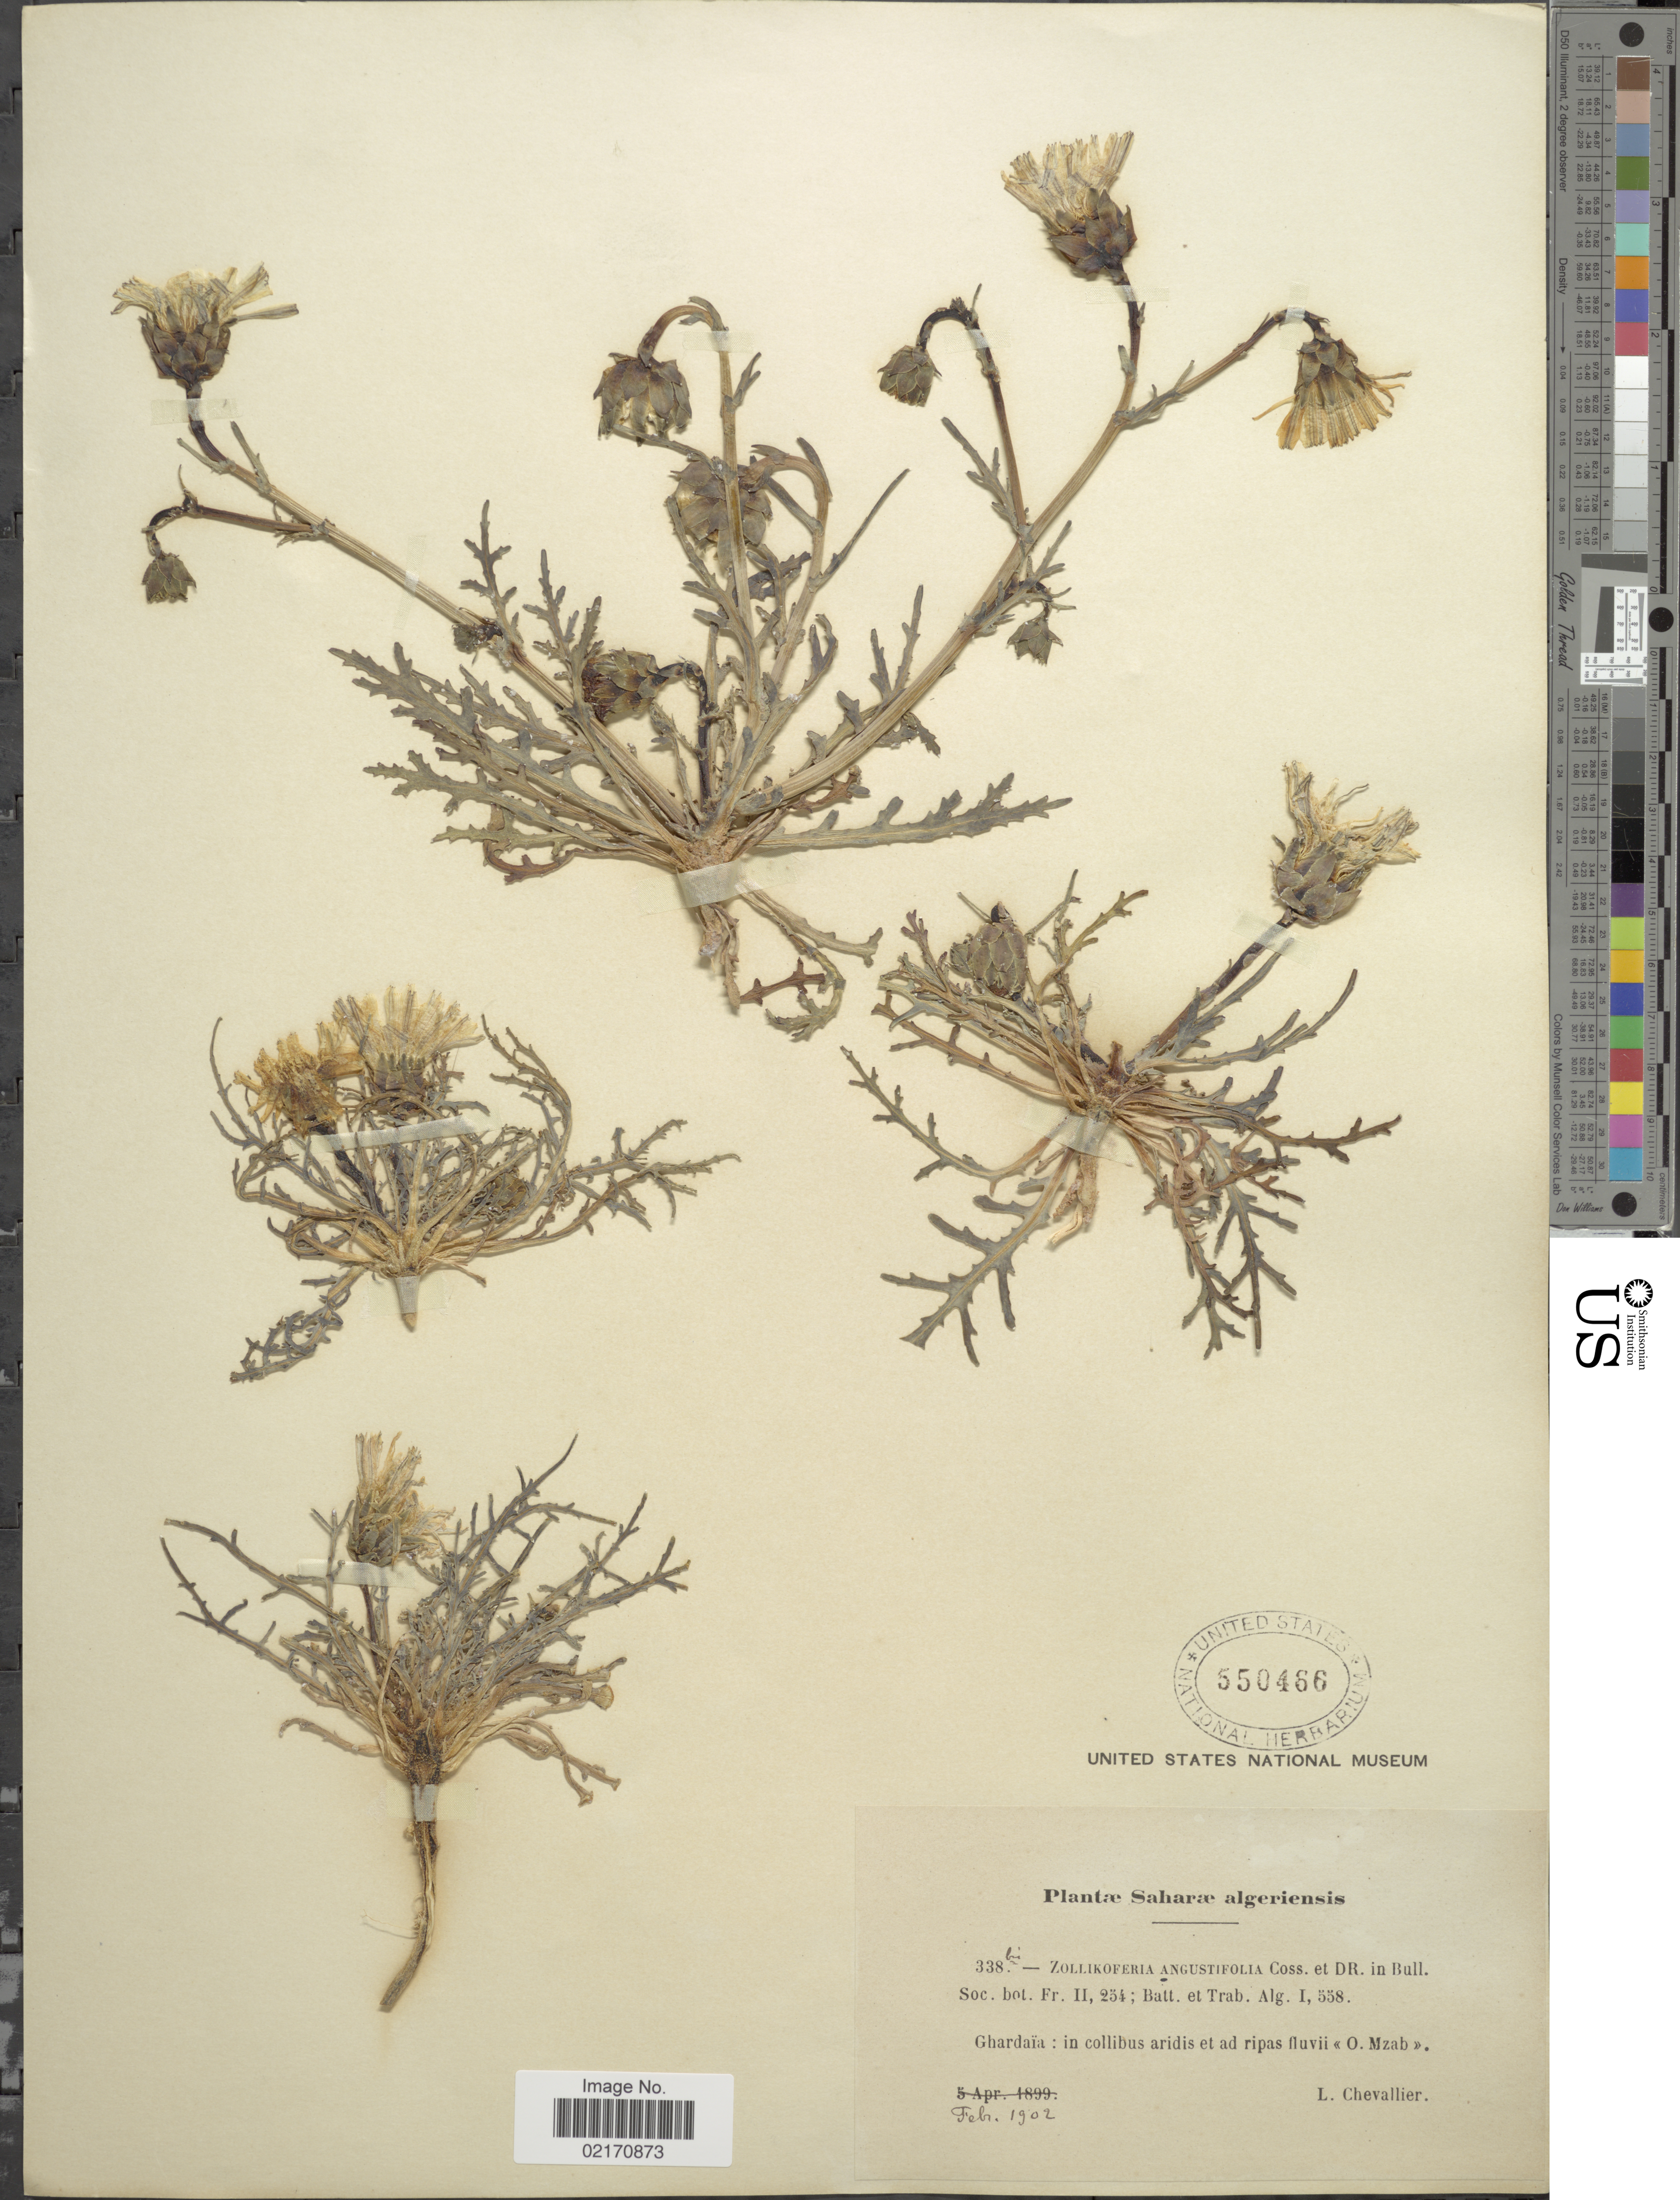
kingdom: Plantae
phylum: Tracheophyta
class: Magnoliopsida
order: Asterales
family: Asteraceae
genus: Launaea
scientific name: Launaea angustifolia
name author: (Coss. & Durieu) Kuntze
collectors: L. Chevallier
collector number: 338bis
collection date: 1902-02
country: Algeria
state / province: Ghardaïa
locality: Saharae algeriensis, O. Mzab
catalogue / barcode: US 550466